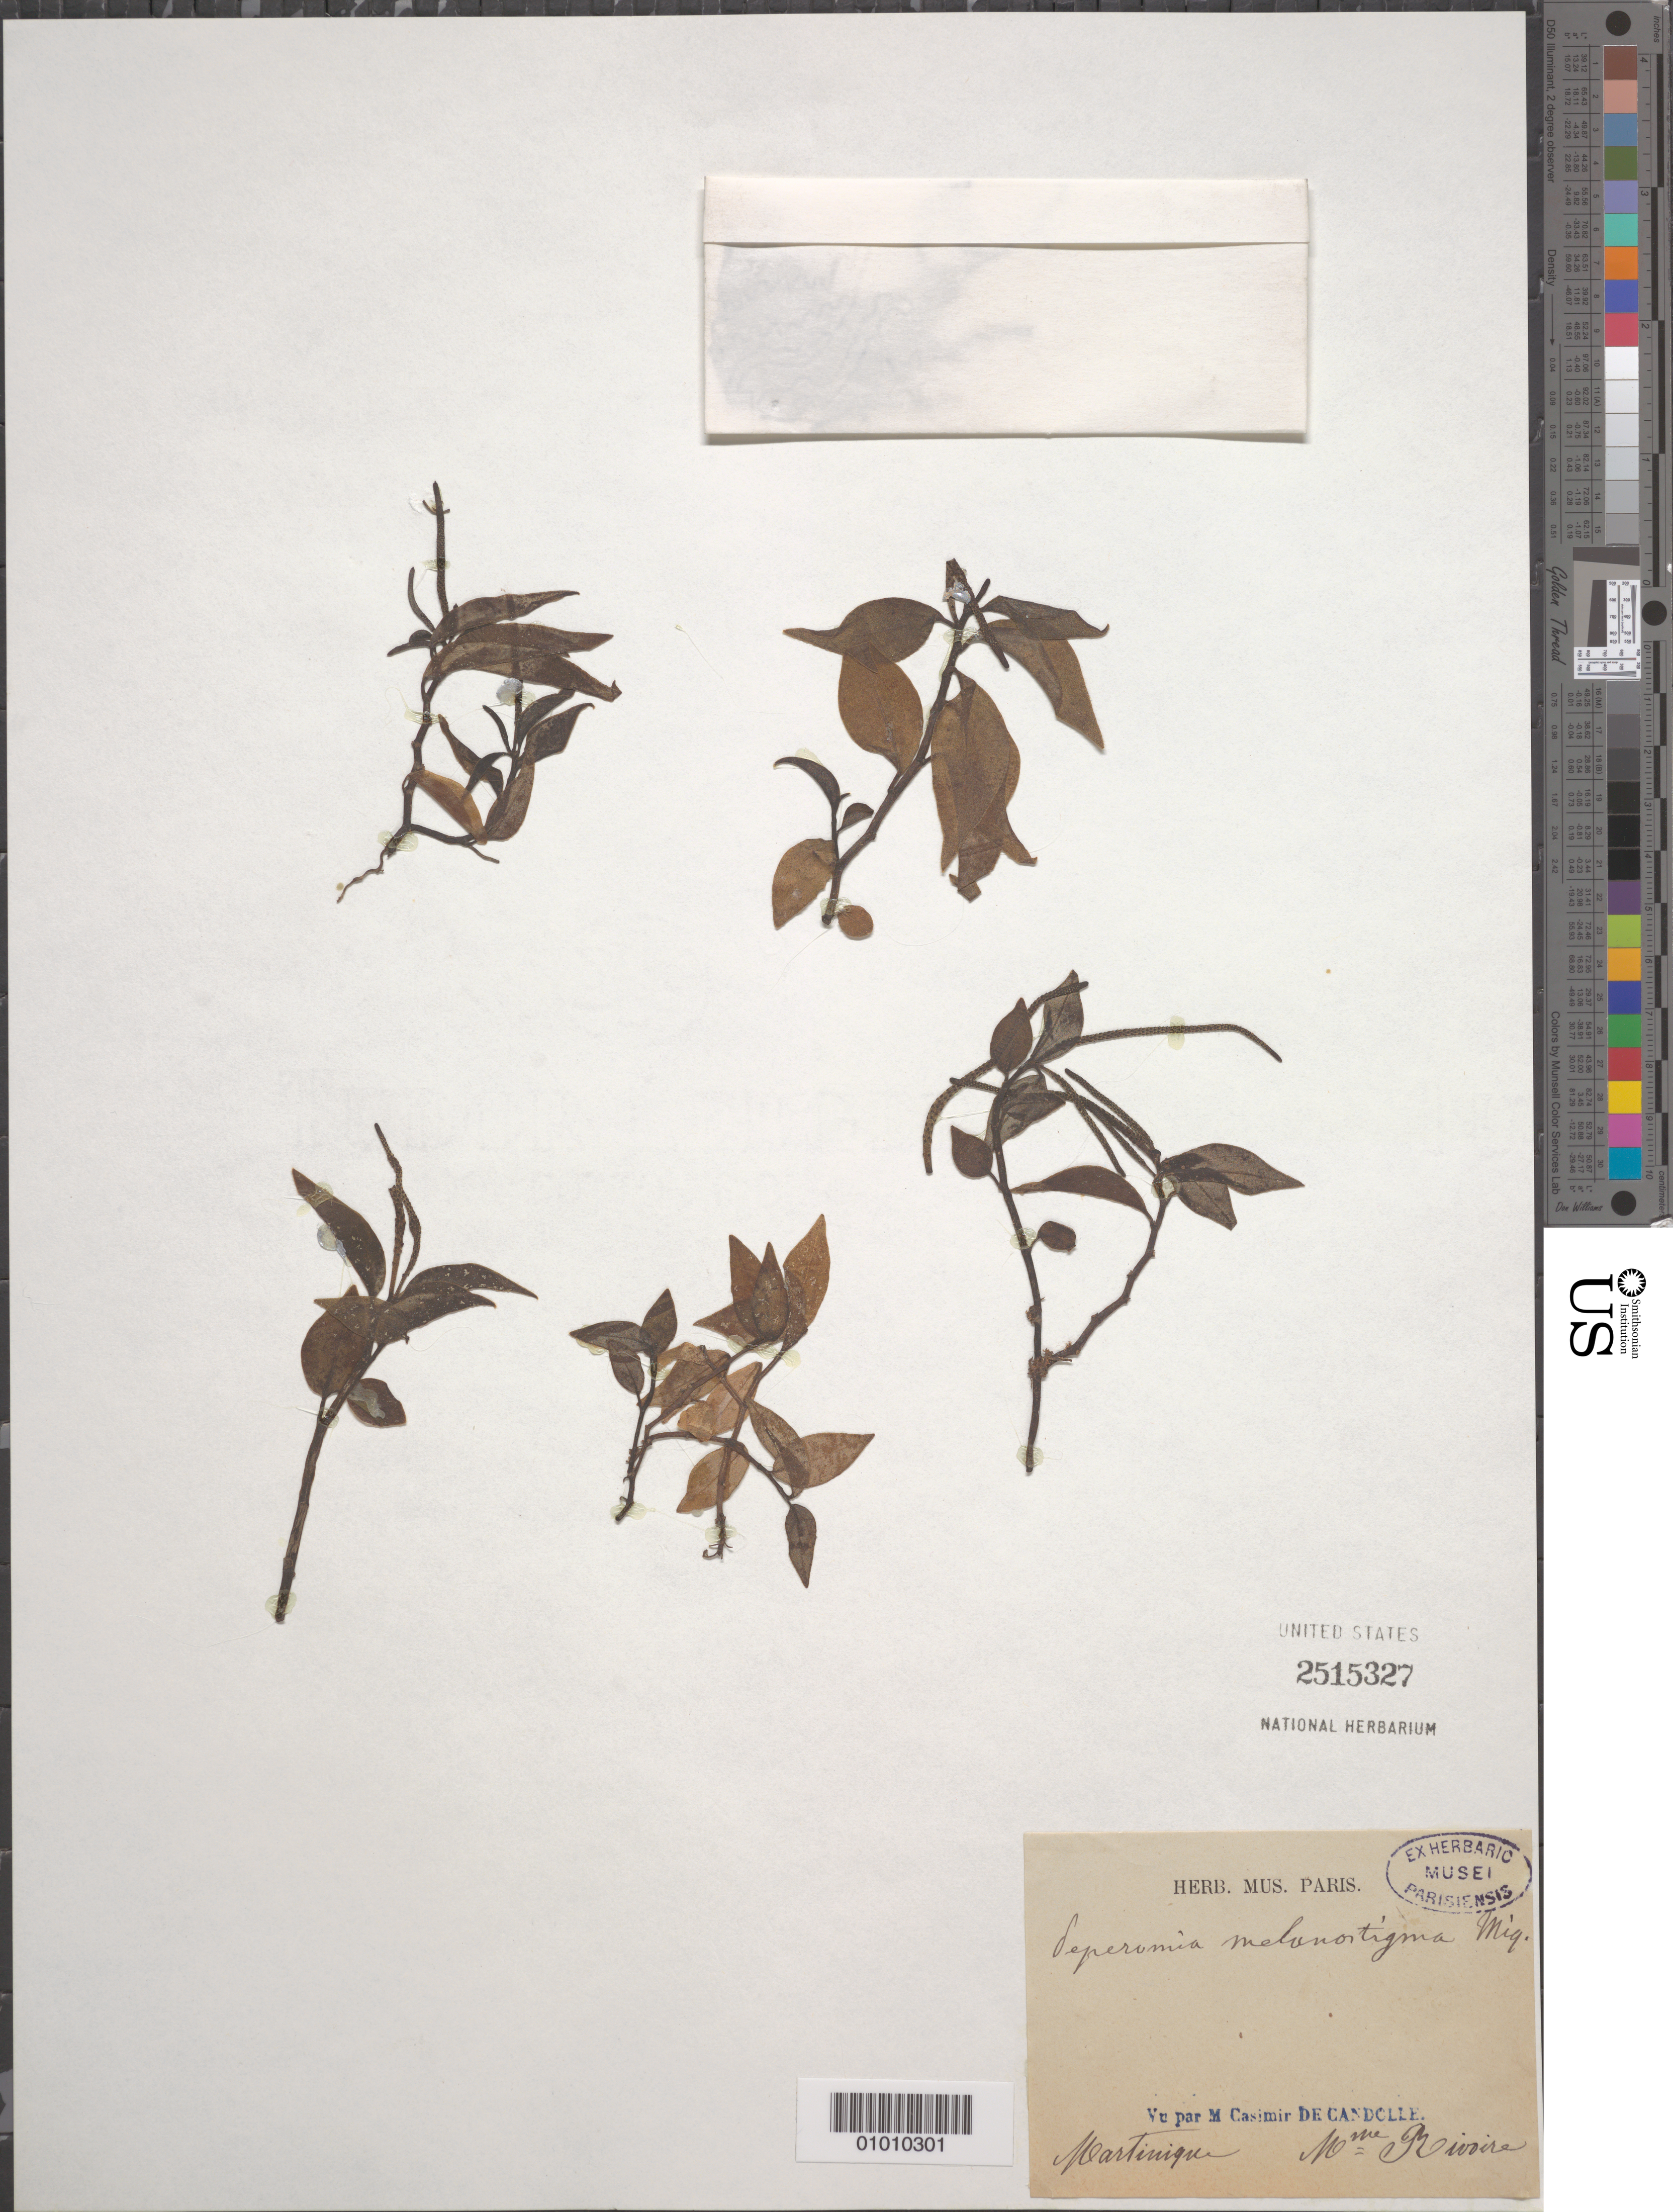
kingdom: Plantae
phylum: Tracheophyta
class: Magnoliopsida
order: Piperales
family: Piperaceae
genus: Peperomia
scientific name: Peperomia melanostigma var. glabrior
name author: C. DC.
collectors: M. Rivoire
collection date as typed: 1839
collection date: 1839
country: Martinique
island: Martinique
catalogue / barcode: US 2515327